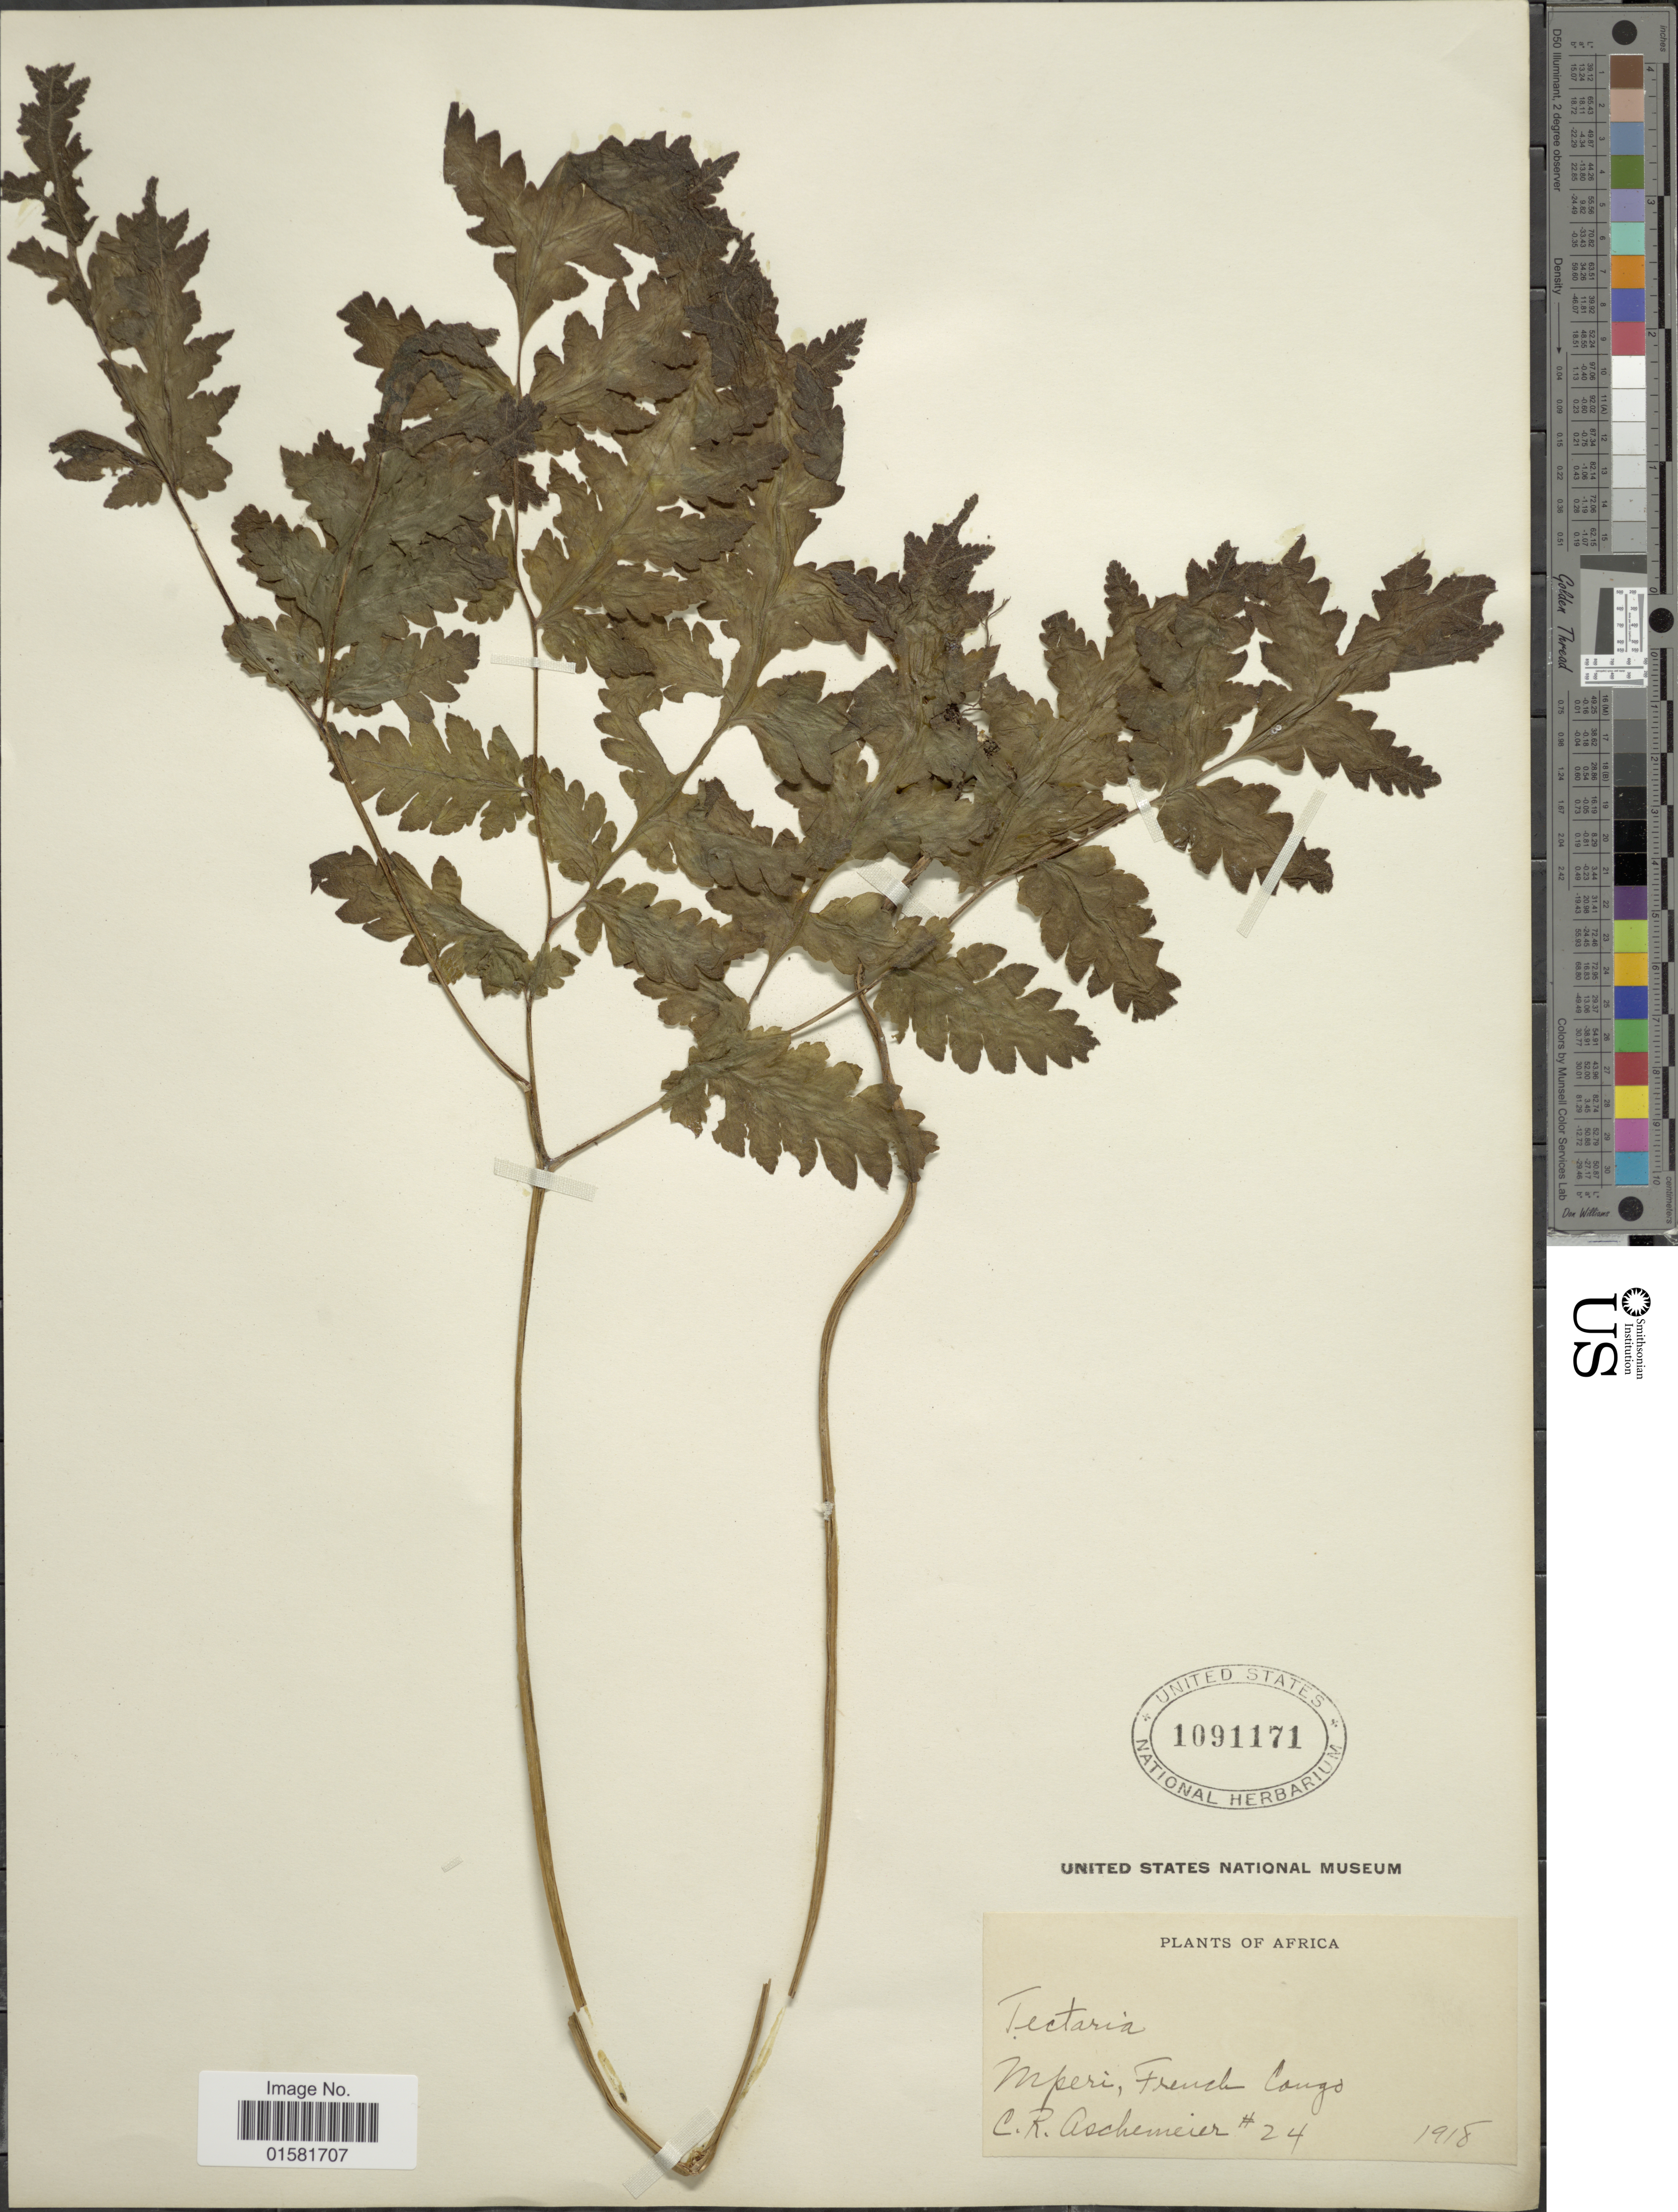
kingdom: Plantae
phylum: Tracheophyta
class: Polypodiopsida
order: Polypodiales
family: Tectariaceae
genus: Tectaria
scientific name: Tectaria sp.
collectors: C. Aschemeier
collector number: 24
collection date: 1918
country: Congo, Republic of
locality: Africa, Mperi, French Congo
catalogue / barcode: US 1091171